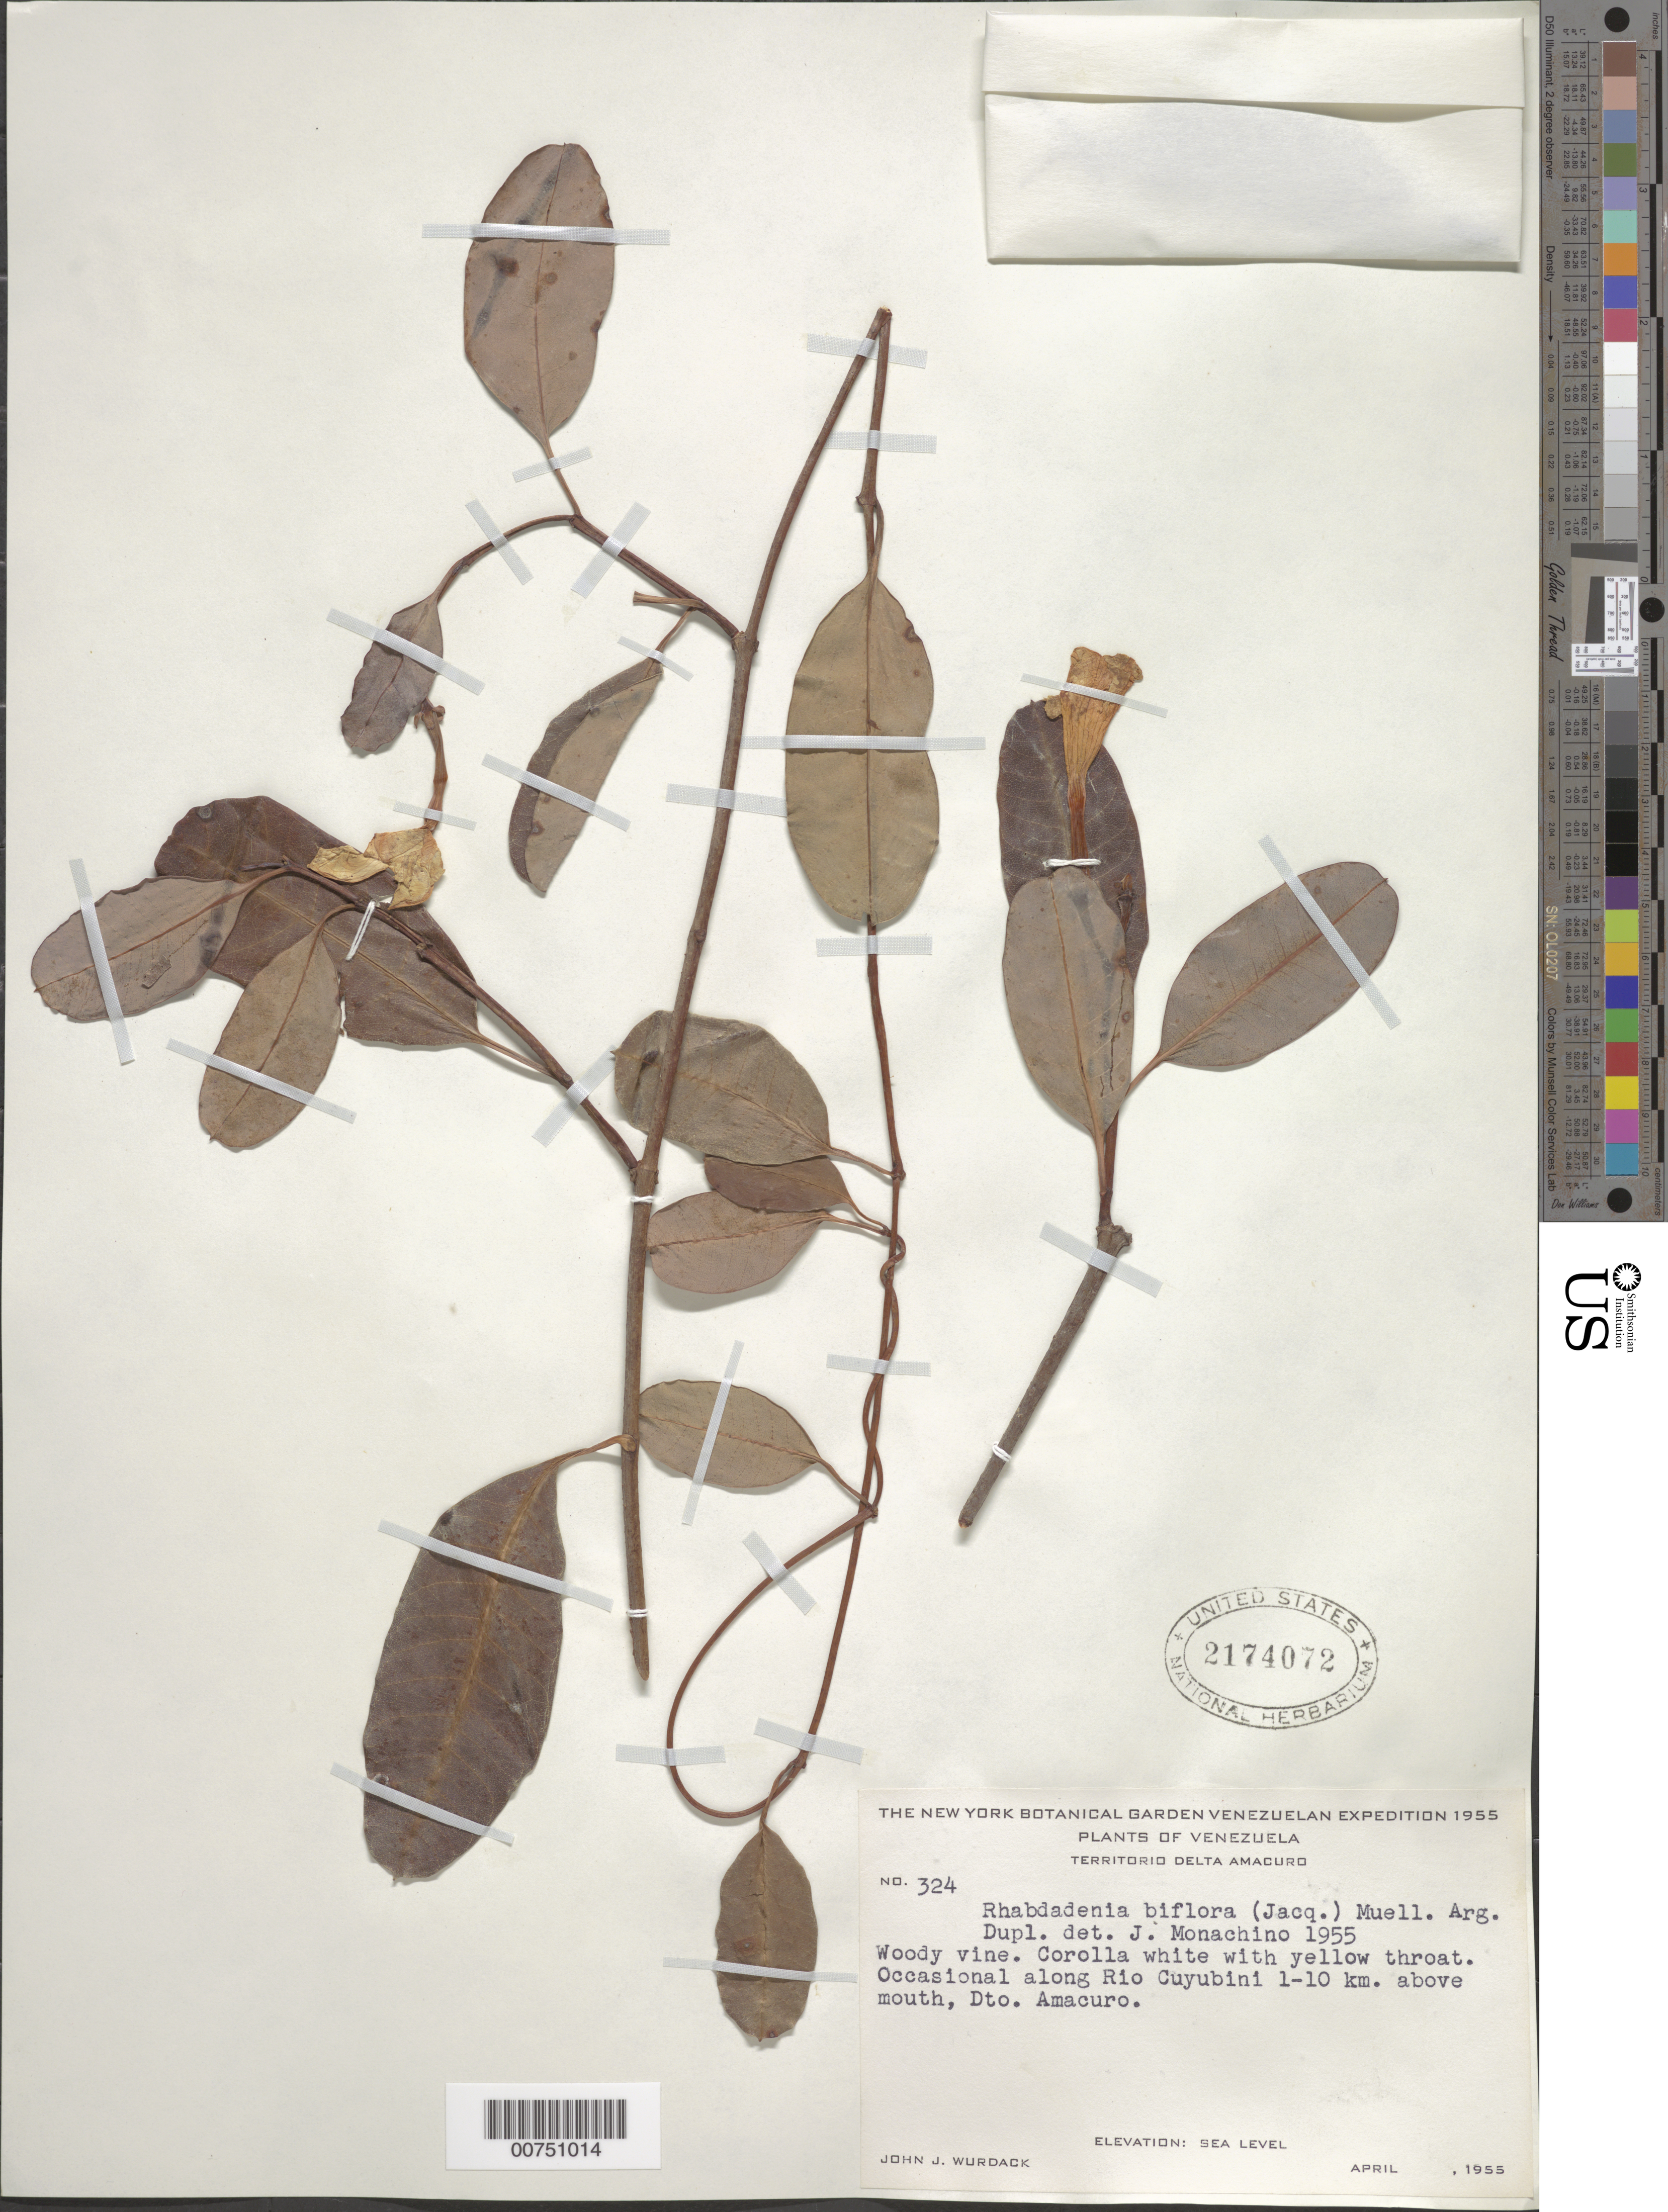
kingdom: Plantae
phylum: Tracheophyta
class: Magnoliopsida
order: Gentianales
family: Apocynaceae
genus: Rhabdadenia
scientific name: Rhabdadenia biflora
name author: (Jacq.) Müll. Arg.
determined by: Monachino, J. V.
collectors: J. J. Wurdack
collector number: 324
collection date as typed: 11-Apr-55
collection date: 1955-04-11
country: Venezuela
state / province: Delta Amacuro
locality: Río Cuyubini, 1-10 km above mouth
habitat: Along river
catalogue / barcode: US 2174072